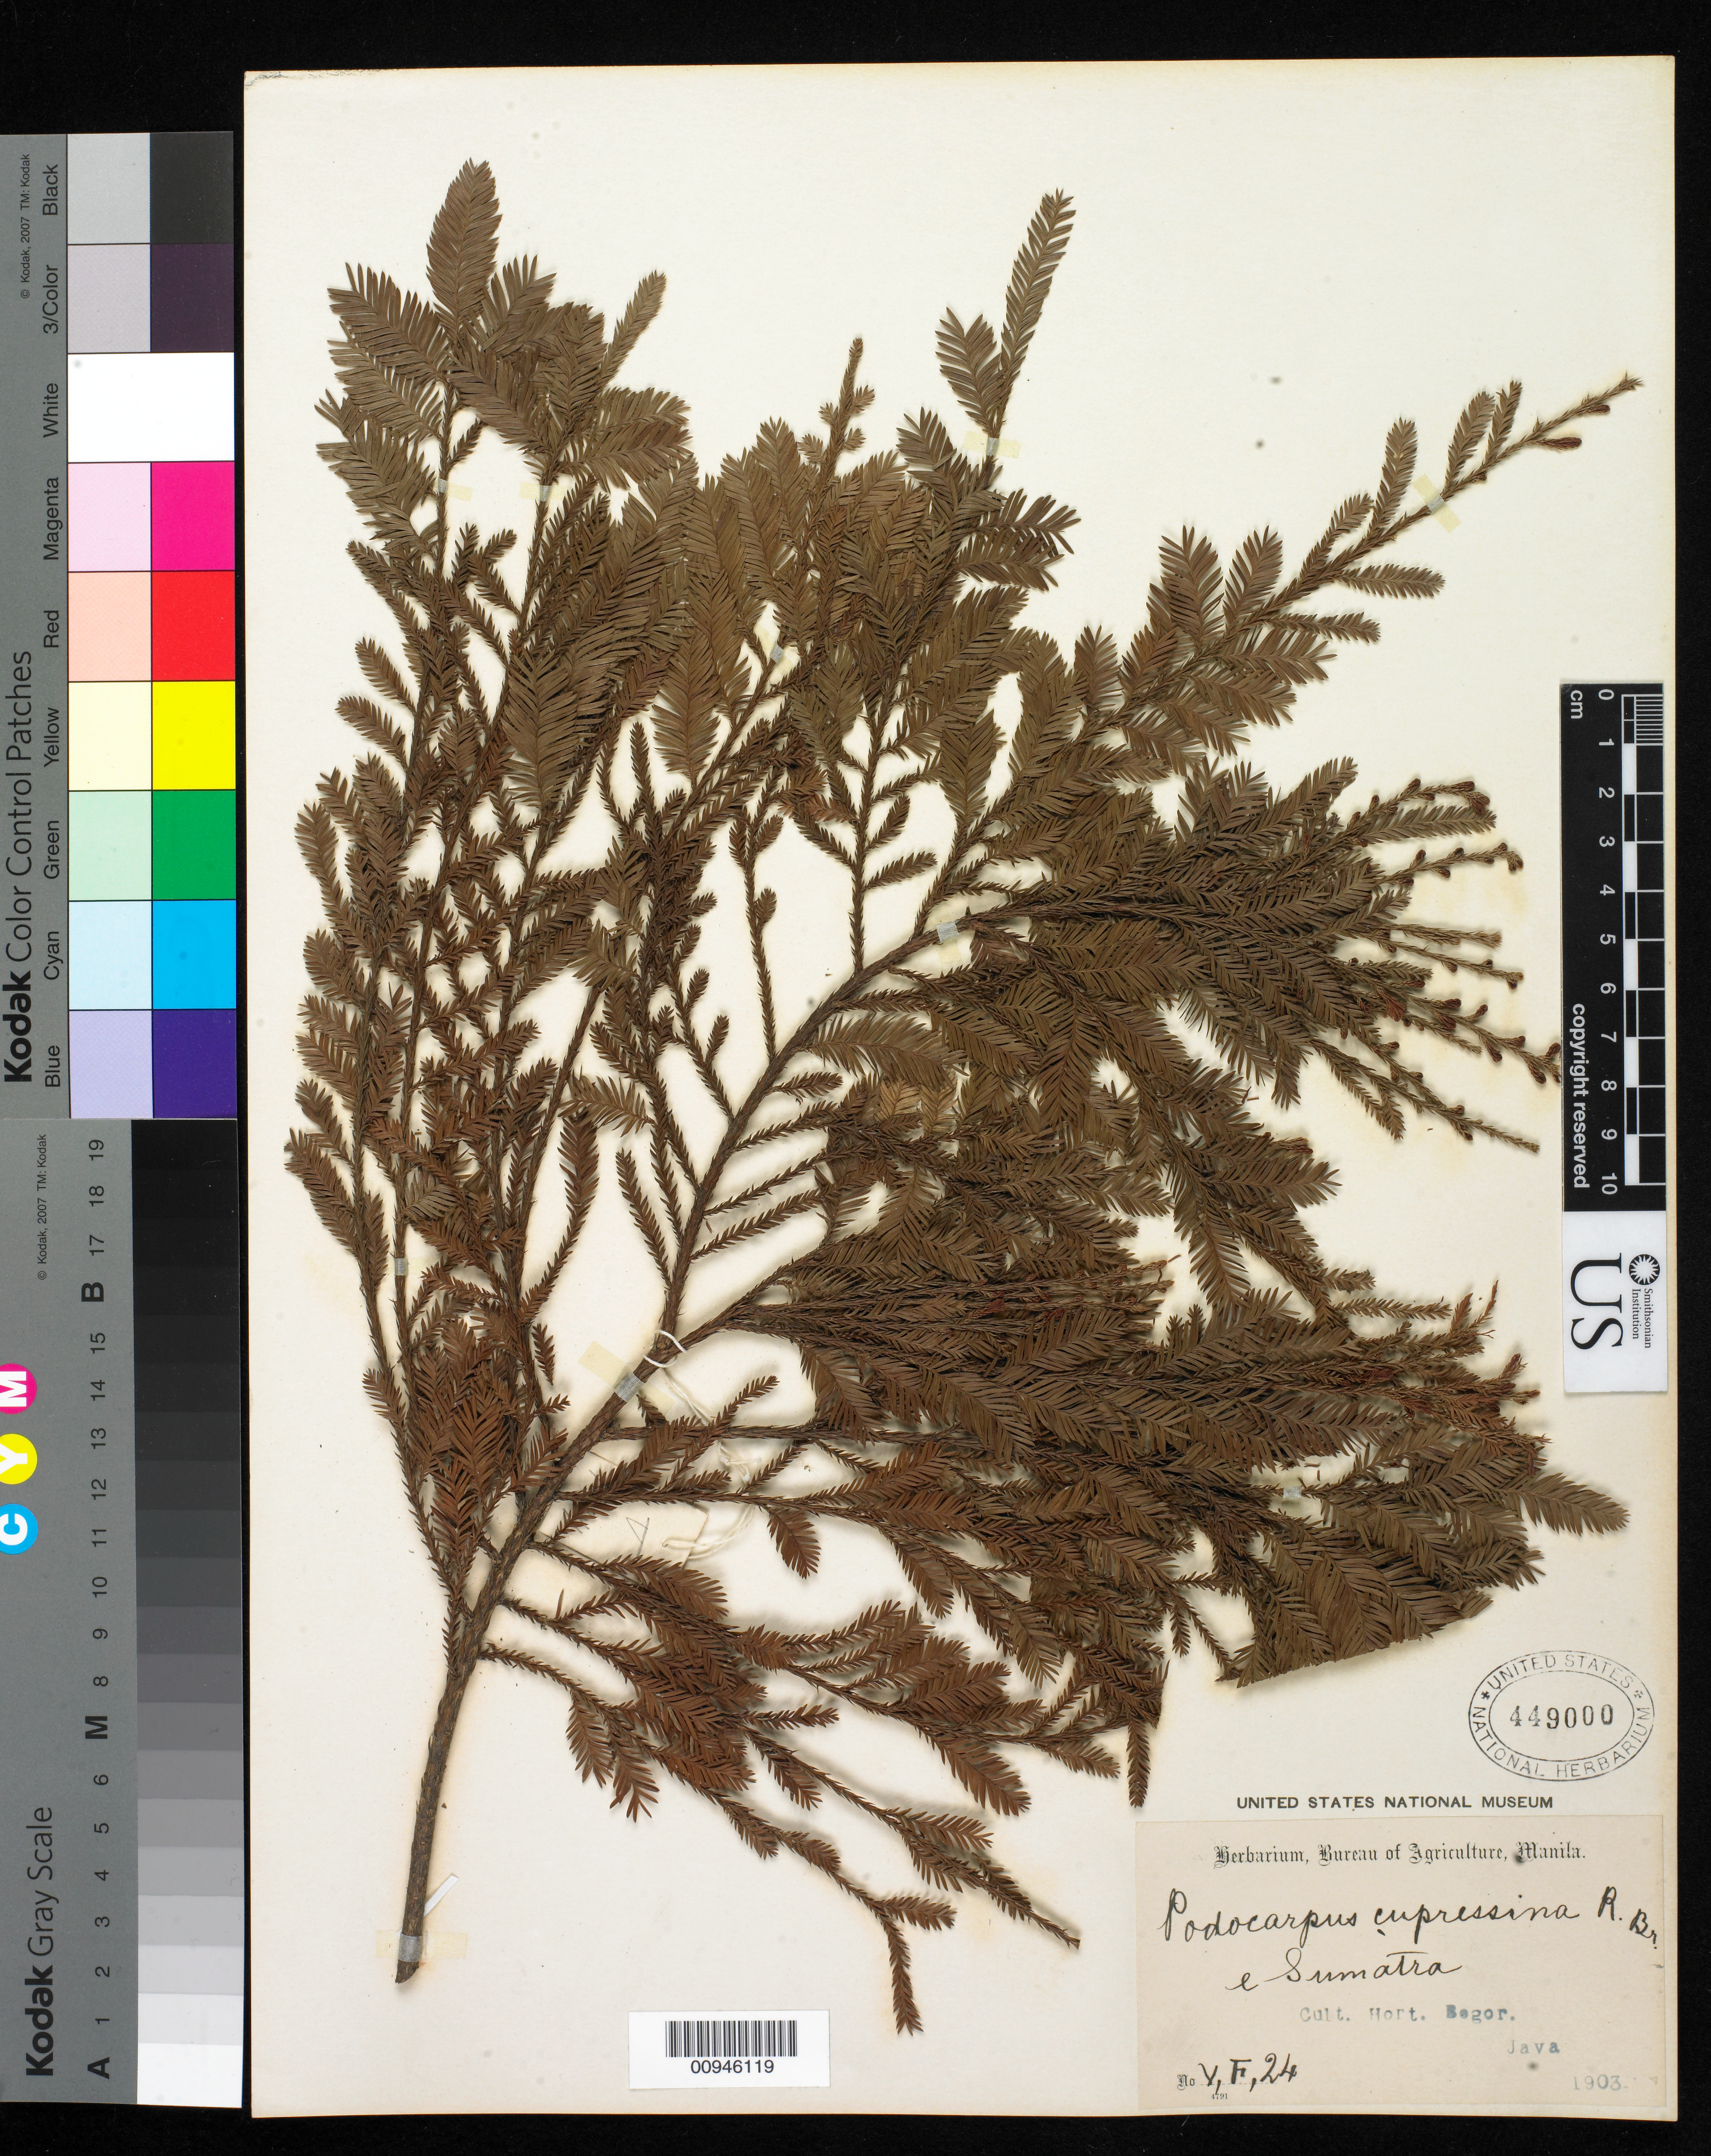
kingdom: Plantae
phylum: Tracheophyta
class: Pinopsida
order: Pinales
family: Podocarpaceae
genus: Dacrycarpus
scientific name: Dacrycarpus imbricatus var. imbricatus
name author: (Blume) de Laub.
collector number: V F 24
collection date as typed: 1903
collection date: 1903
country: Indonesia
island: Sumatra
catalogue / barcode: US 449000